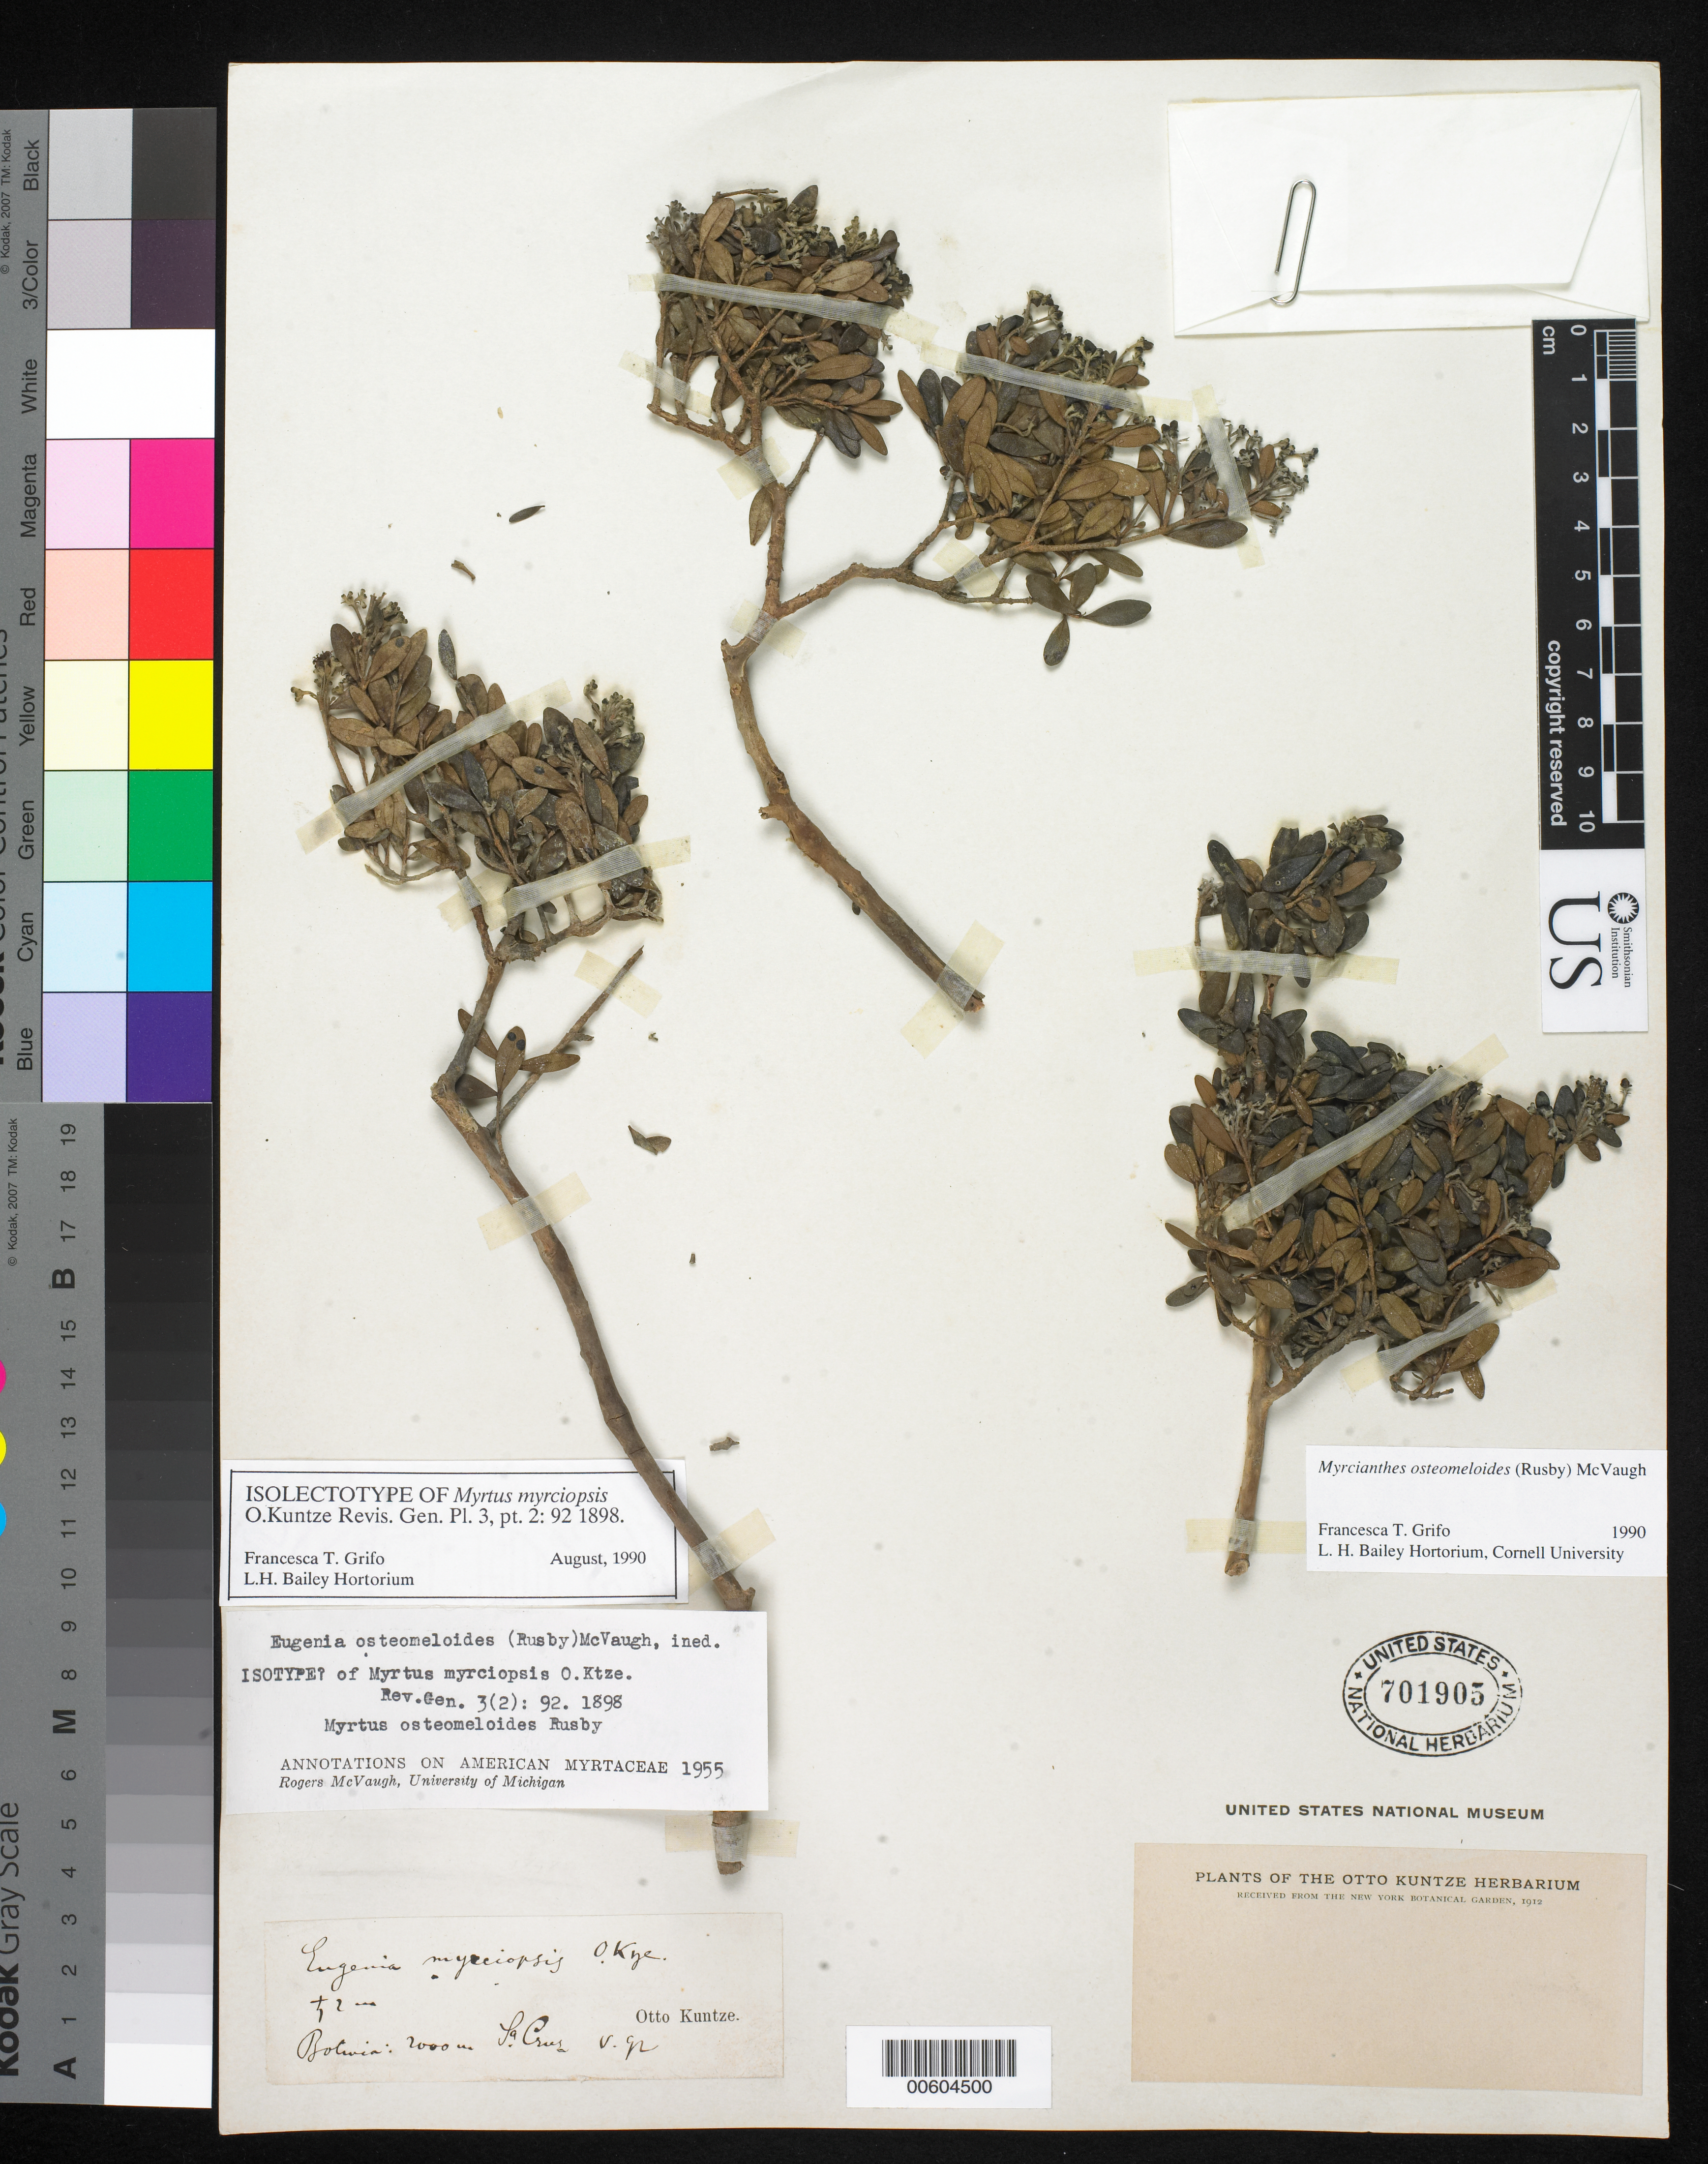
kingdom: Plantae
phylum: Tracheophyta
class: Magnoliopsida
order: Myrtales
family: Myrtaceae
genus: Eugenia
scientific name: Eugenia myrciopsis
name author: Kuntze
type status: Isotype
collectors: C.E.O. Kuntze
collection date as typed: May 1892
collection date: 1892-05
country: Bolivia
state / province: Santa Cruz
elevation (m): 2000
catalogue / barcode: US 701905